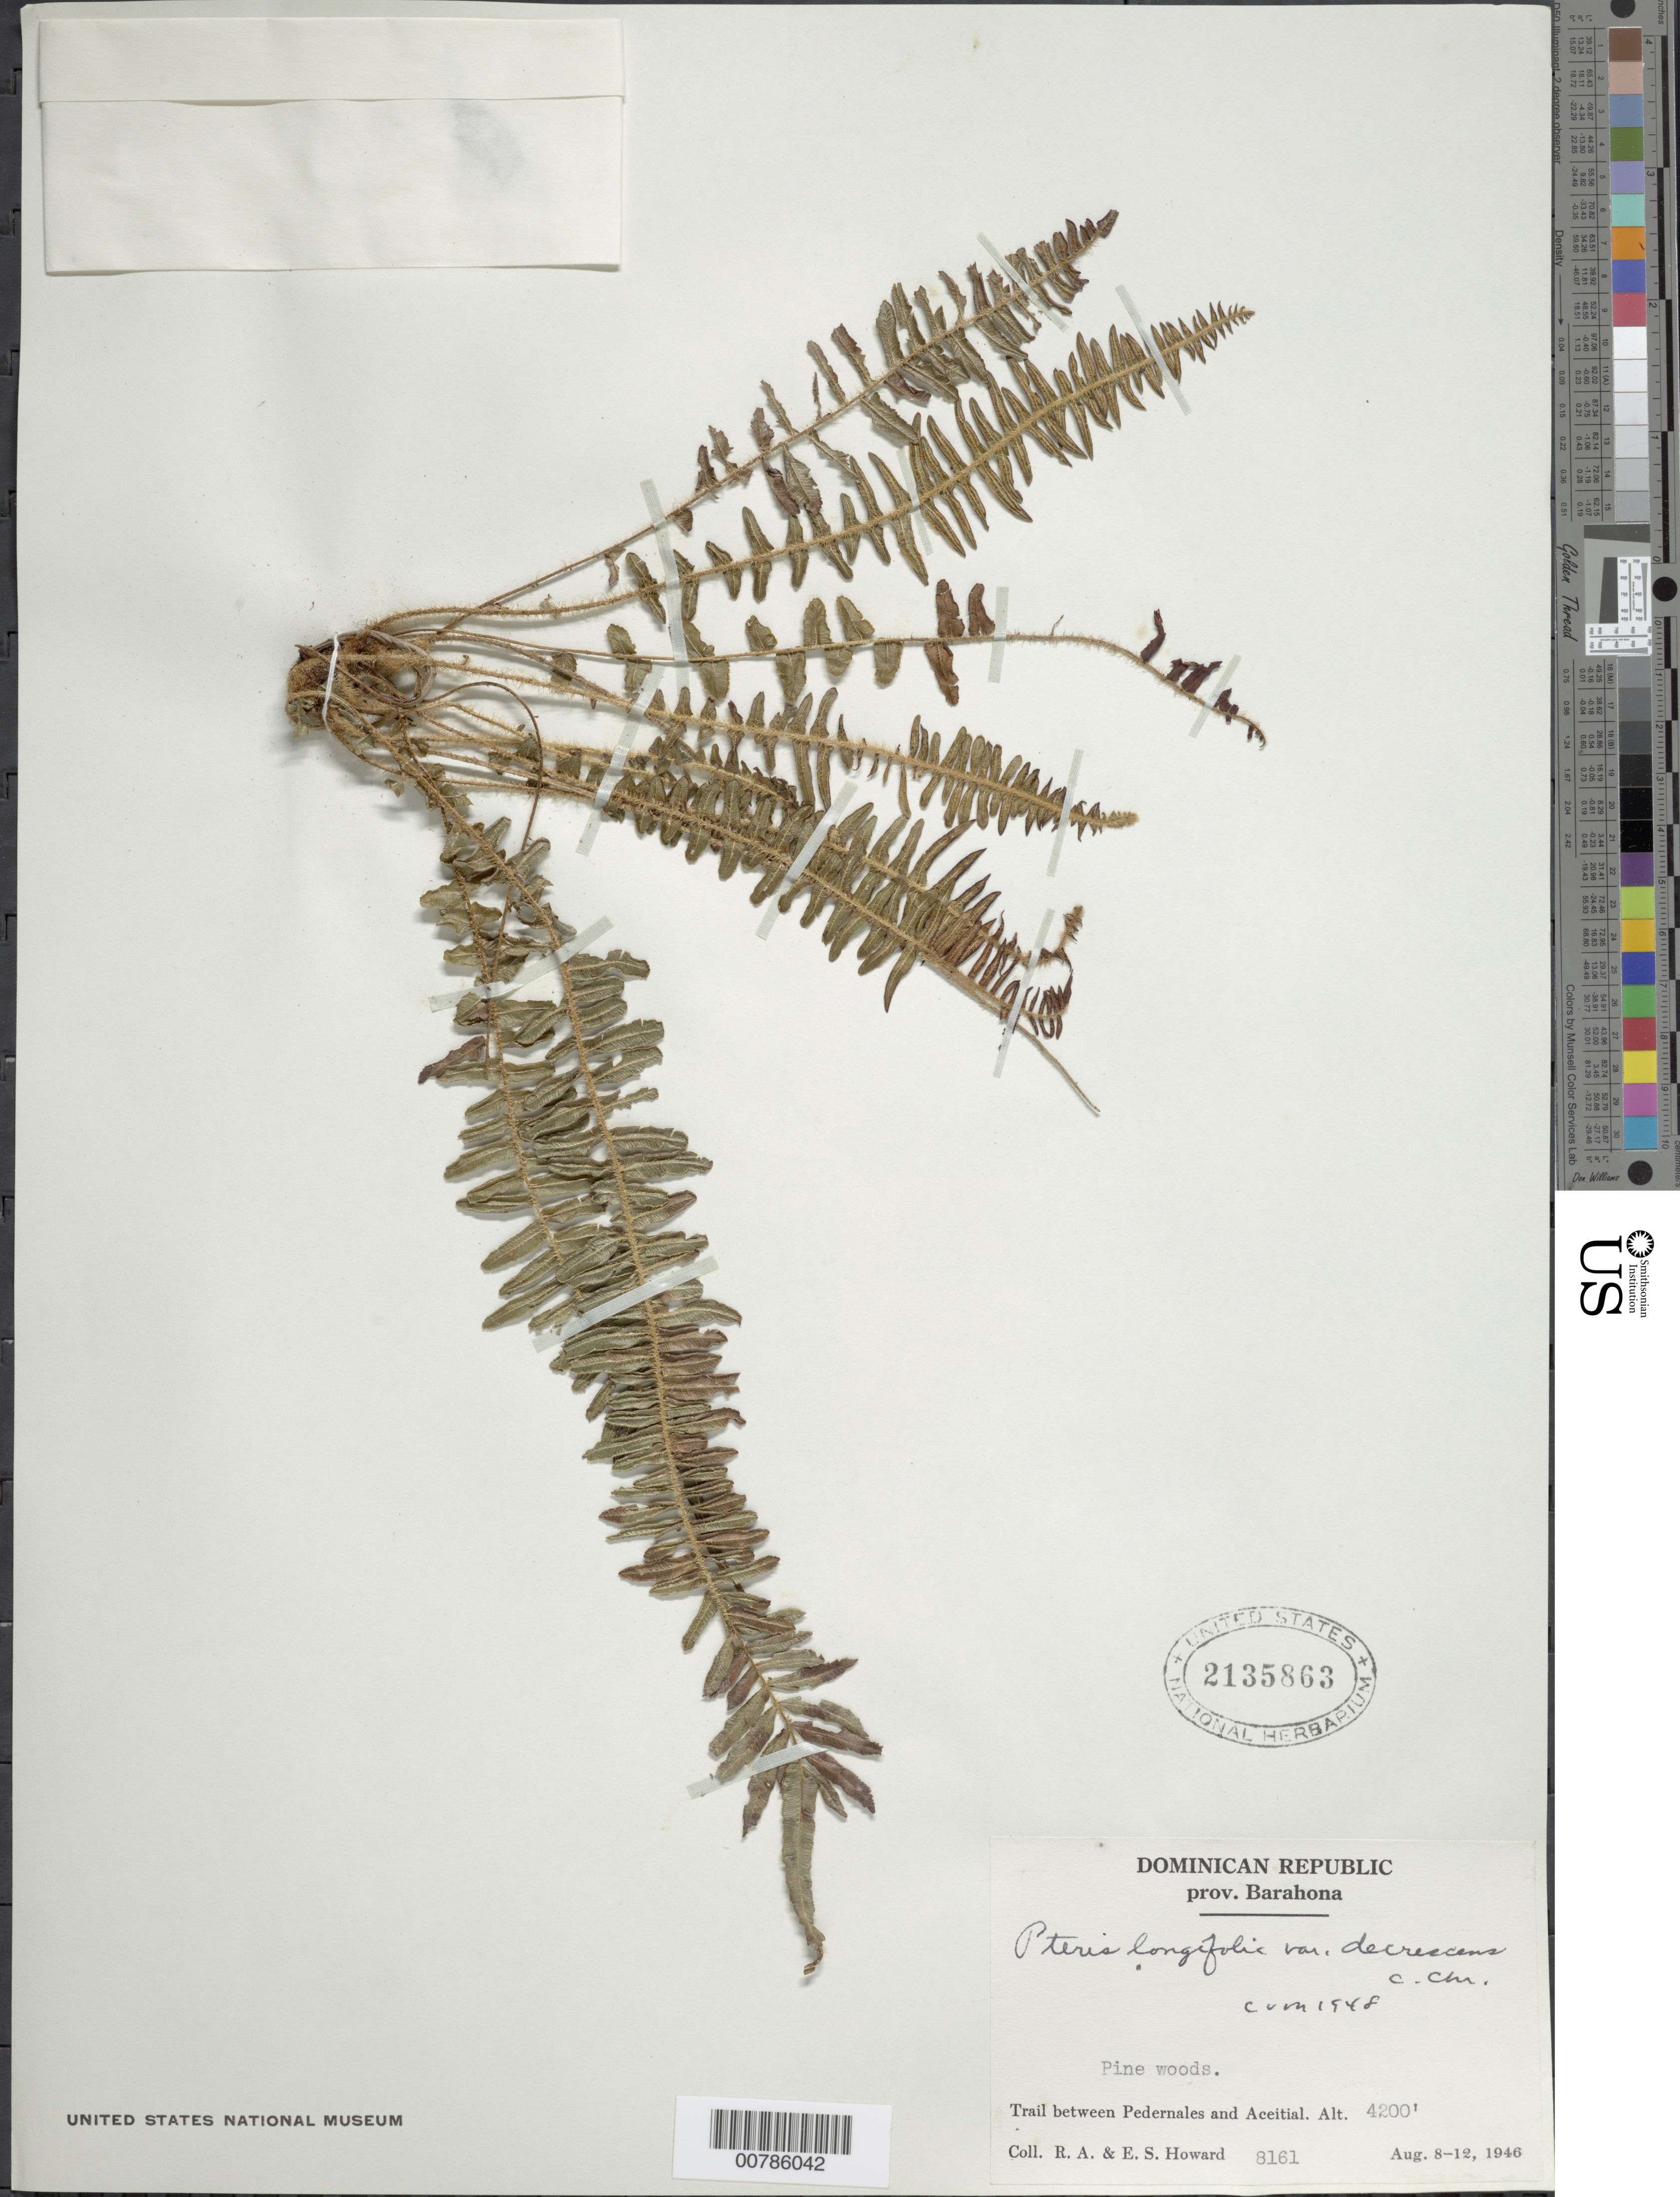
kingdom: Plantae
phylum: Tracheophyta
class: Polypodiopsida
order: Polypodiales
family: Pteridaceae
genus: Pteris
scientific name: Pteris longifolia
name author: L.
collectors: R. A. Howard & E. S. Howard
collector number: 8161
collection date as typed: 08 Aug 1946 to 12 Aug 1946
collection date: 1946-08-08/1946-08-12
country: Dominican Republic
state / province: Barahona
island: Hispaniola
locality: Pedernales to Aceitial trail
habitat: Pine woods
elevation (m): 1280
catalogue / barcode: US 2135863